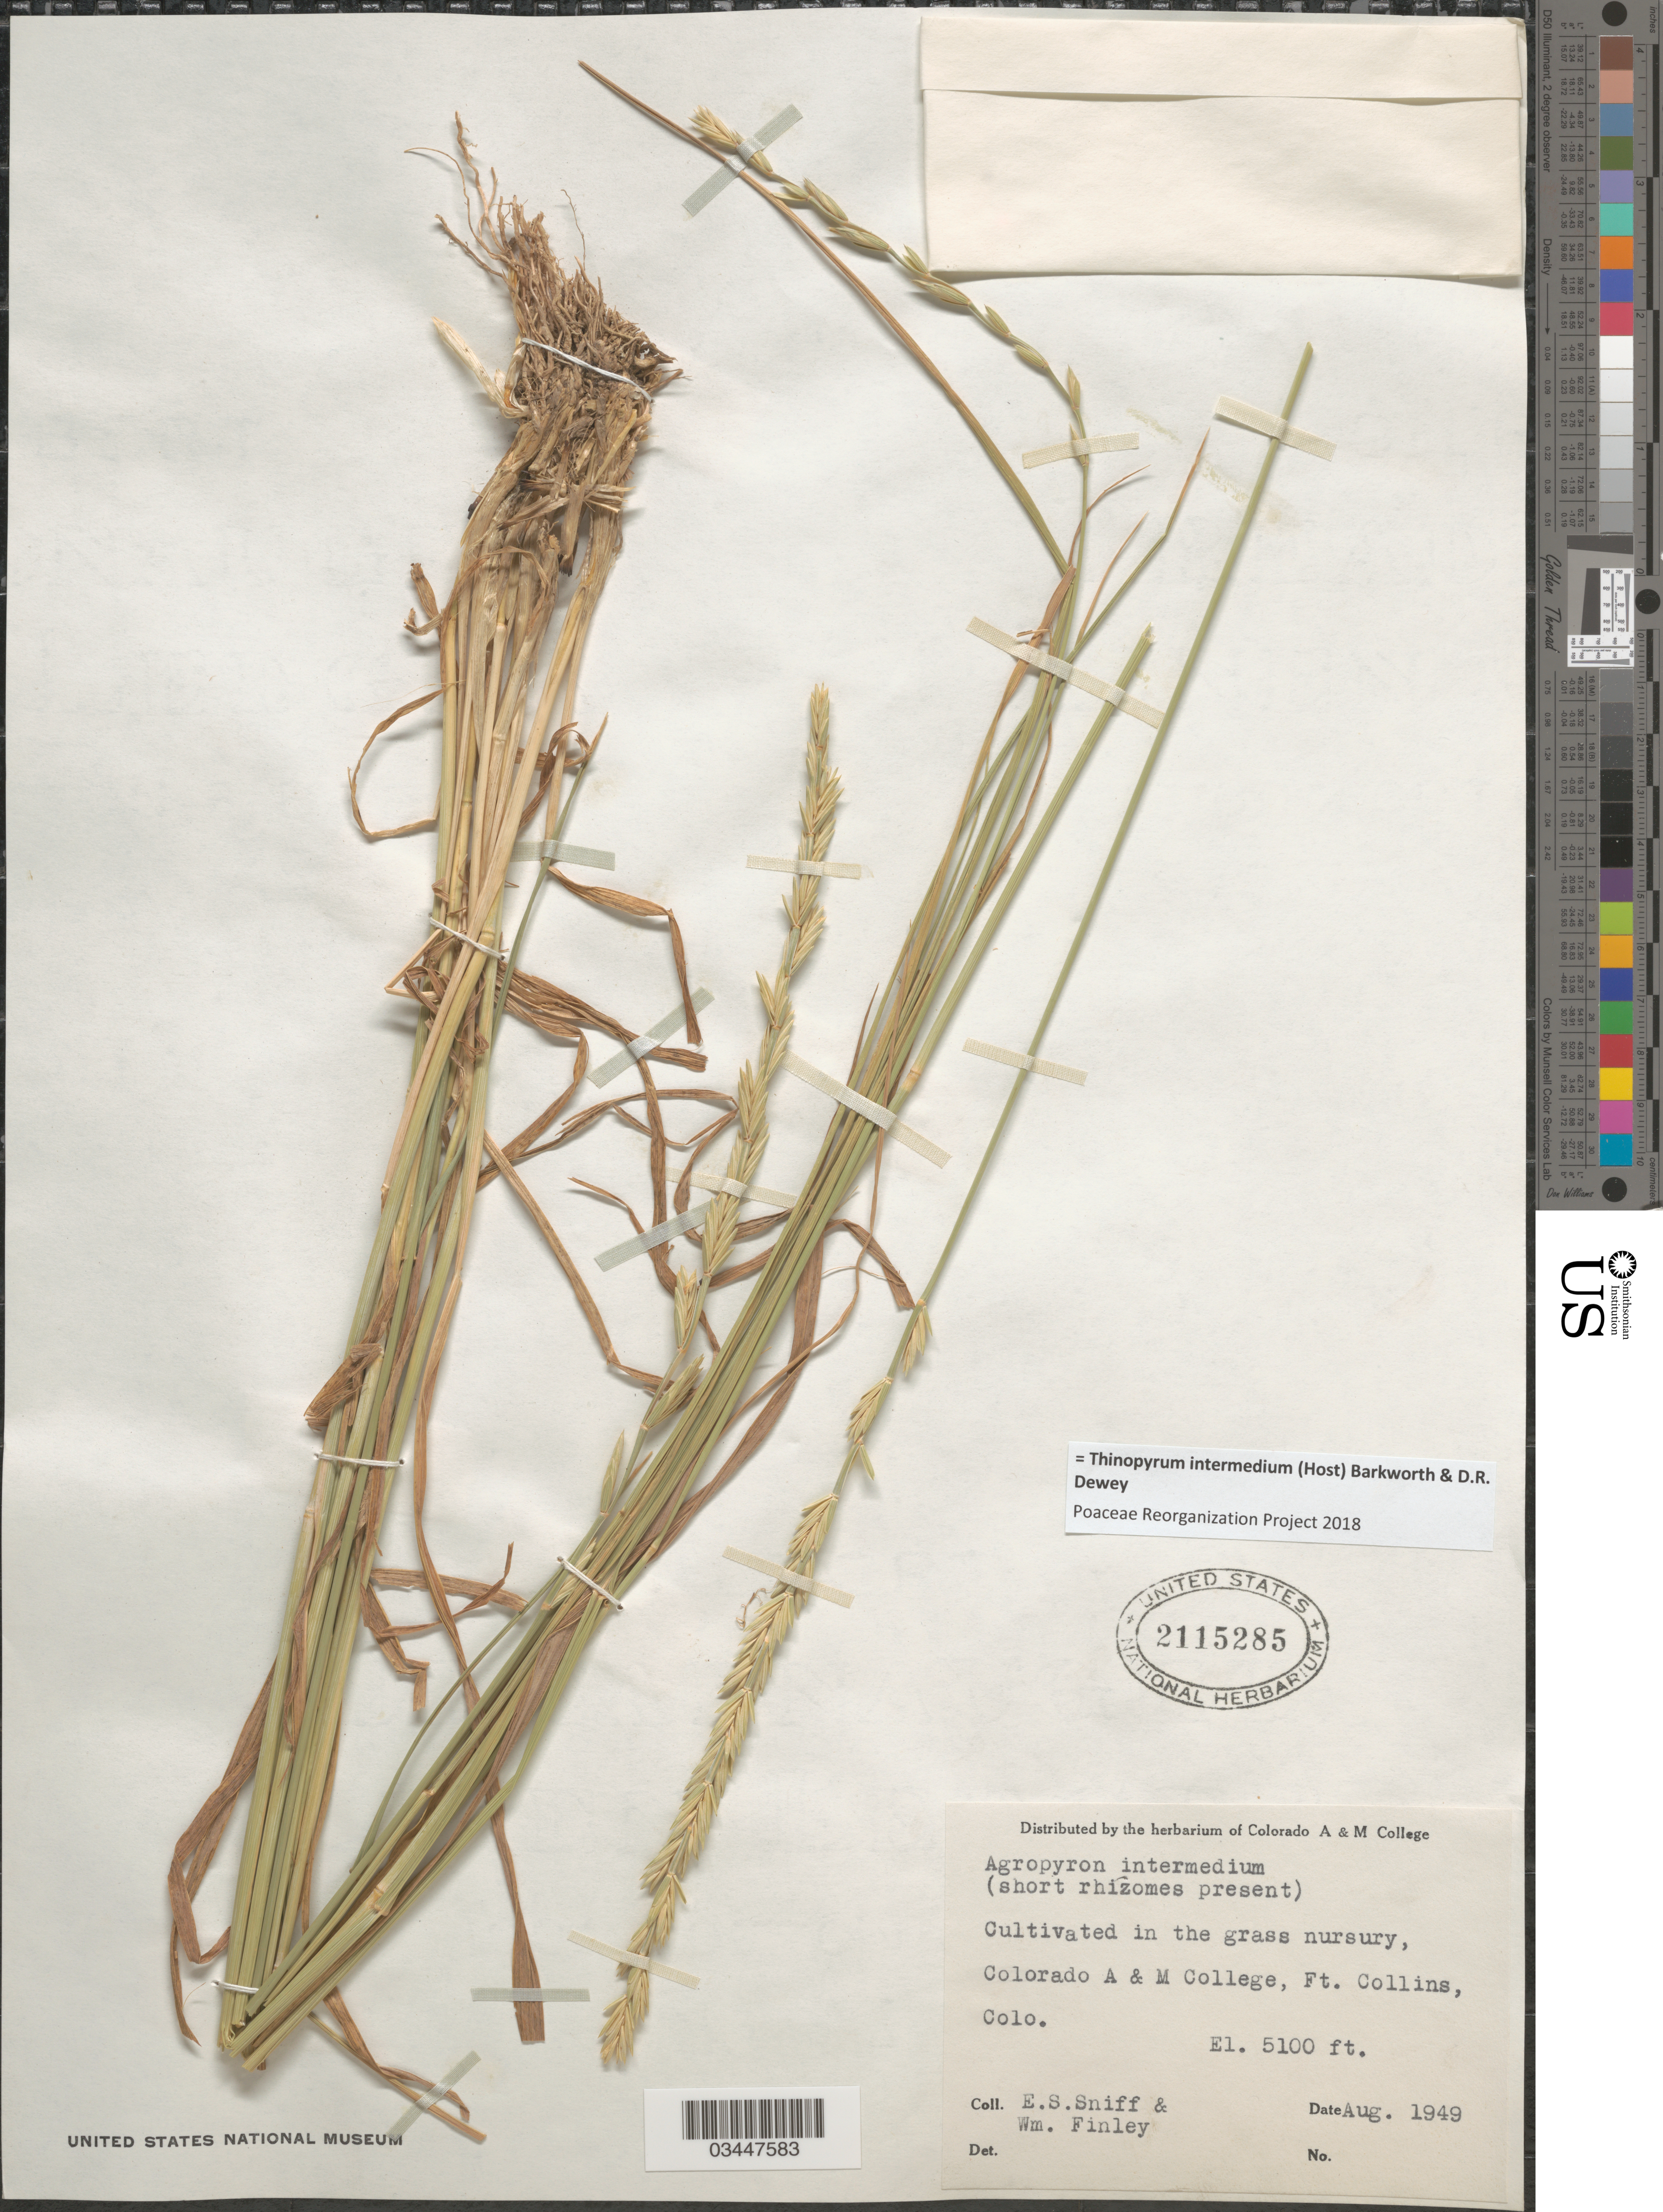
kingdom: Plantae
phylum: Tracheophyta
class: Liliopsida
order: Poales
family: Poaceae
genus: Thinopyrum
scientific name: Thinopyrum intermedium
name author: (Host) Barkworth & Dewey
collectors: E. Sniff & W. Finley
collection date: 1949-08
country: United States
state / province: Colorado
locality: Cultivated in the grass nursury, Colorado A & M College, Ft. Collins.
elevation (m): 1554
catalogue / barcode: US 2115285